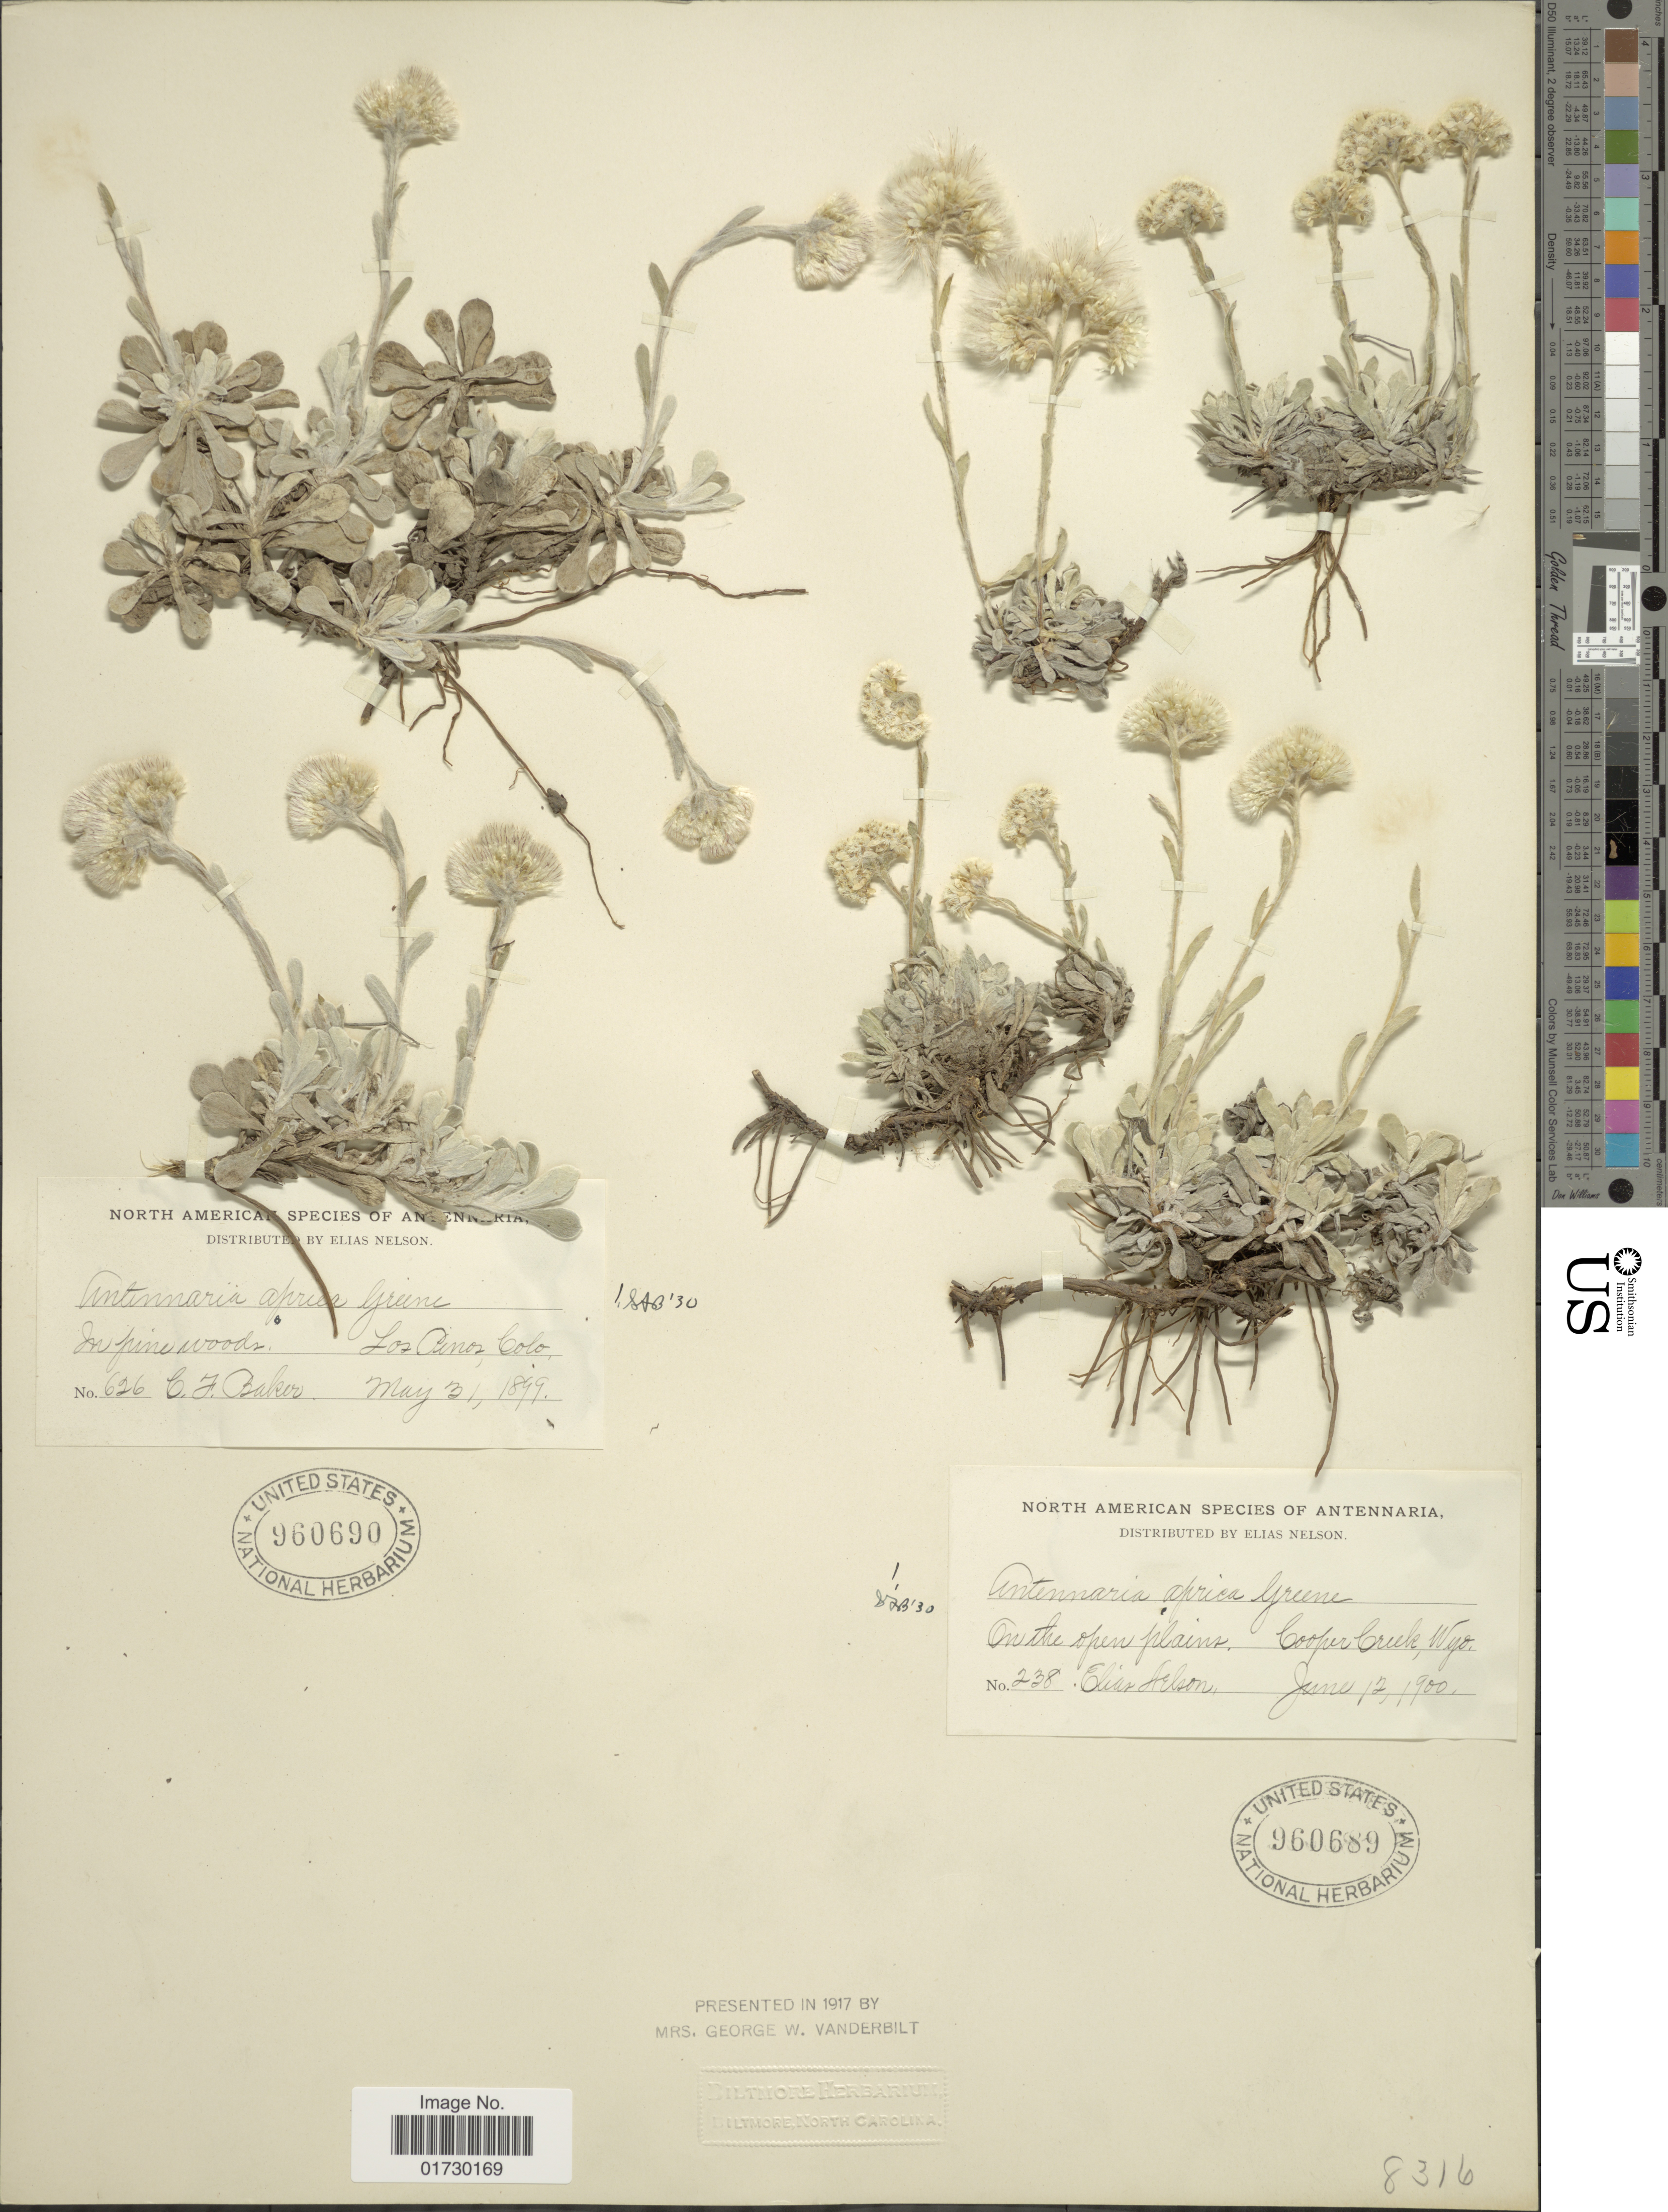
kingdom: Plantae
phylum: Tracheophyta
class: Magnoliopsida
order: Asterales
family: Asteraceae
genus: Antennaria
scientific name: Antennaria aprica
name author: Greene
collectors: E. Carlson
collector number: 238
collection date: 1900-06-12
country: United States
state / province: Wyoming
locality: On the open plains, Cooper Creek, Wyo.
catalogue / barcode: US 960689-2